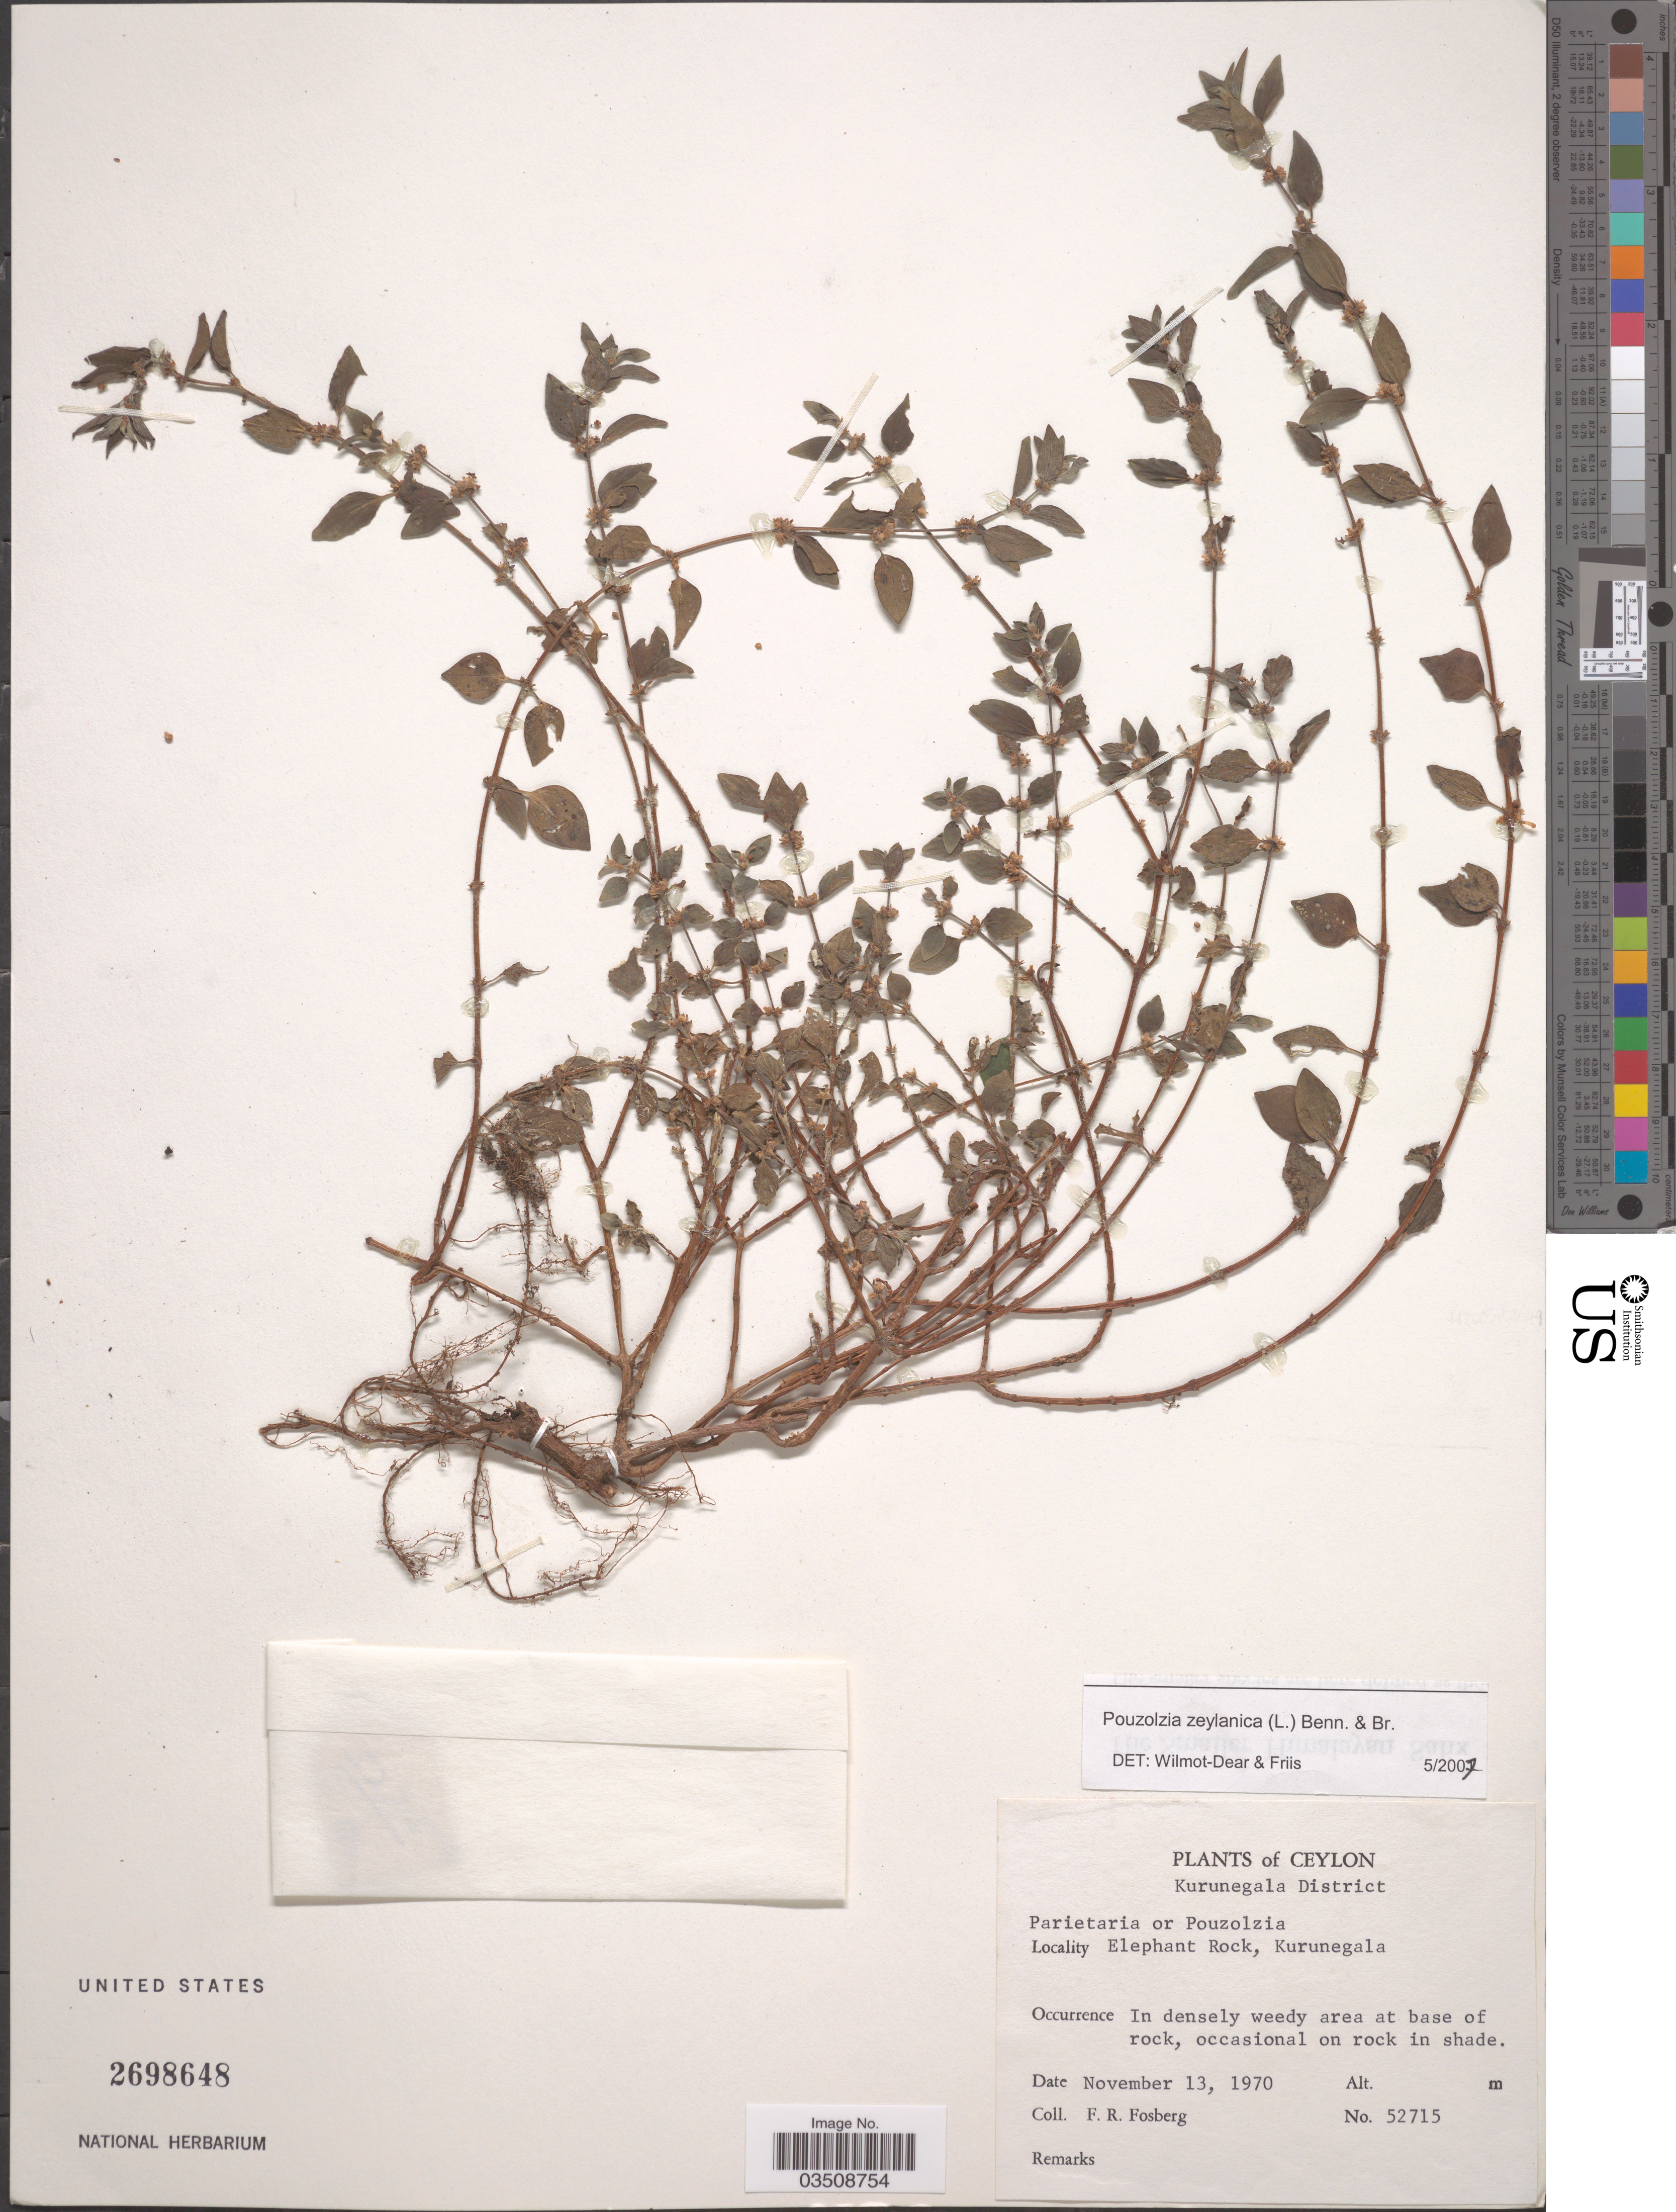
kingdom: Plantae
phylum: Tracheophyta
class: Magnoliopsida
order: Rosales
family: Urticaceae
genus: Pouzolzia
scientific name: Pouzolzia zeylanica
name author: (L.) Benn.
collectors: F. R. Fosberg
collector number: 52715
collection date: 1970-11-13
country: Sri Lanka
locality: Ceylon. Kurunegala District. Elephant Rock, Kurunegala.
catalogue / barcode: US 2698648